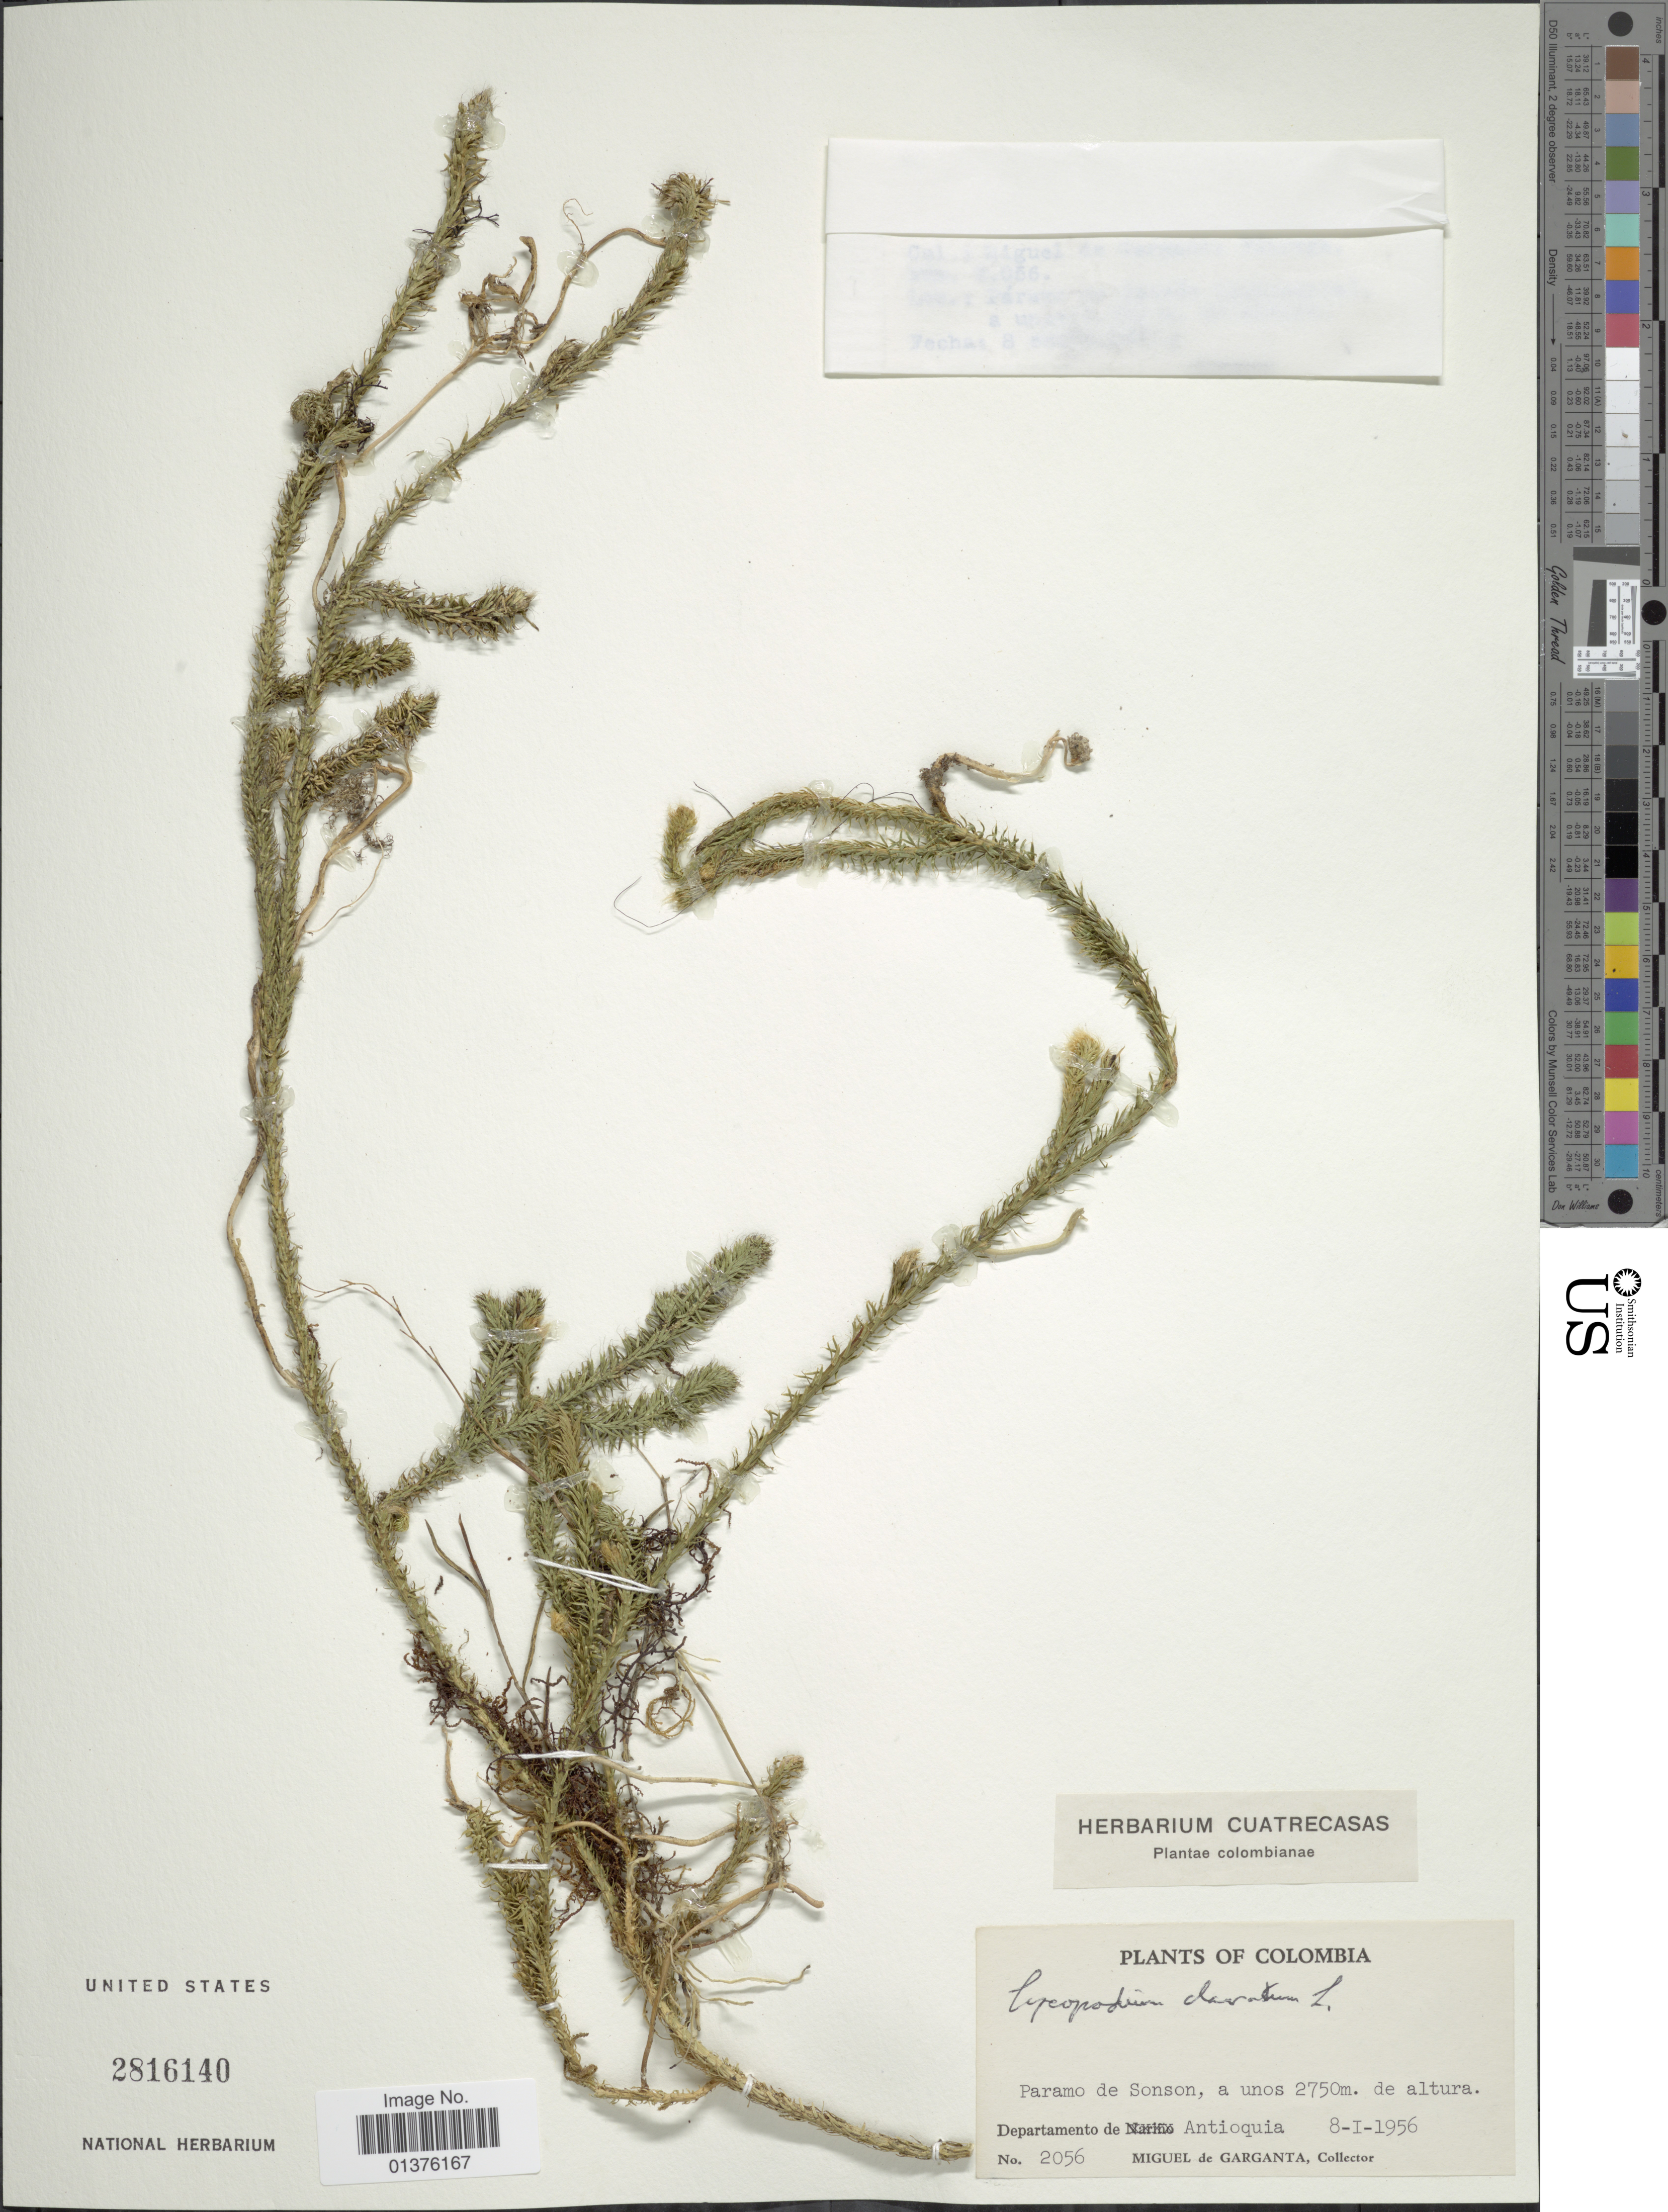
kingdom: Plantae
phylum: Tracheophyta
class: Lycopodiopsida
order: Lycopodiales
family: Lycopodiaceae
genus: Lycopodium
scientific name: Lycopodium clavatum subsp. clavatum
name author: L.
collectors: M. Garganta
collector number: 2056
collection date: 1956-01-08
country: Colombia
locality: Paramo de Sonson, a unos 2750m, de altura, Departamento de Antioquia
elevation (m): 2750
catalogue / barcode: US 2816140